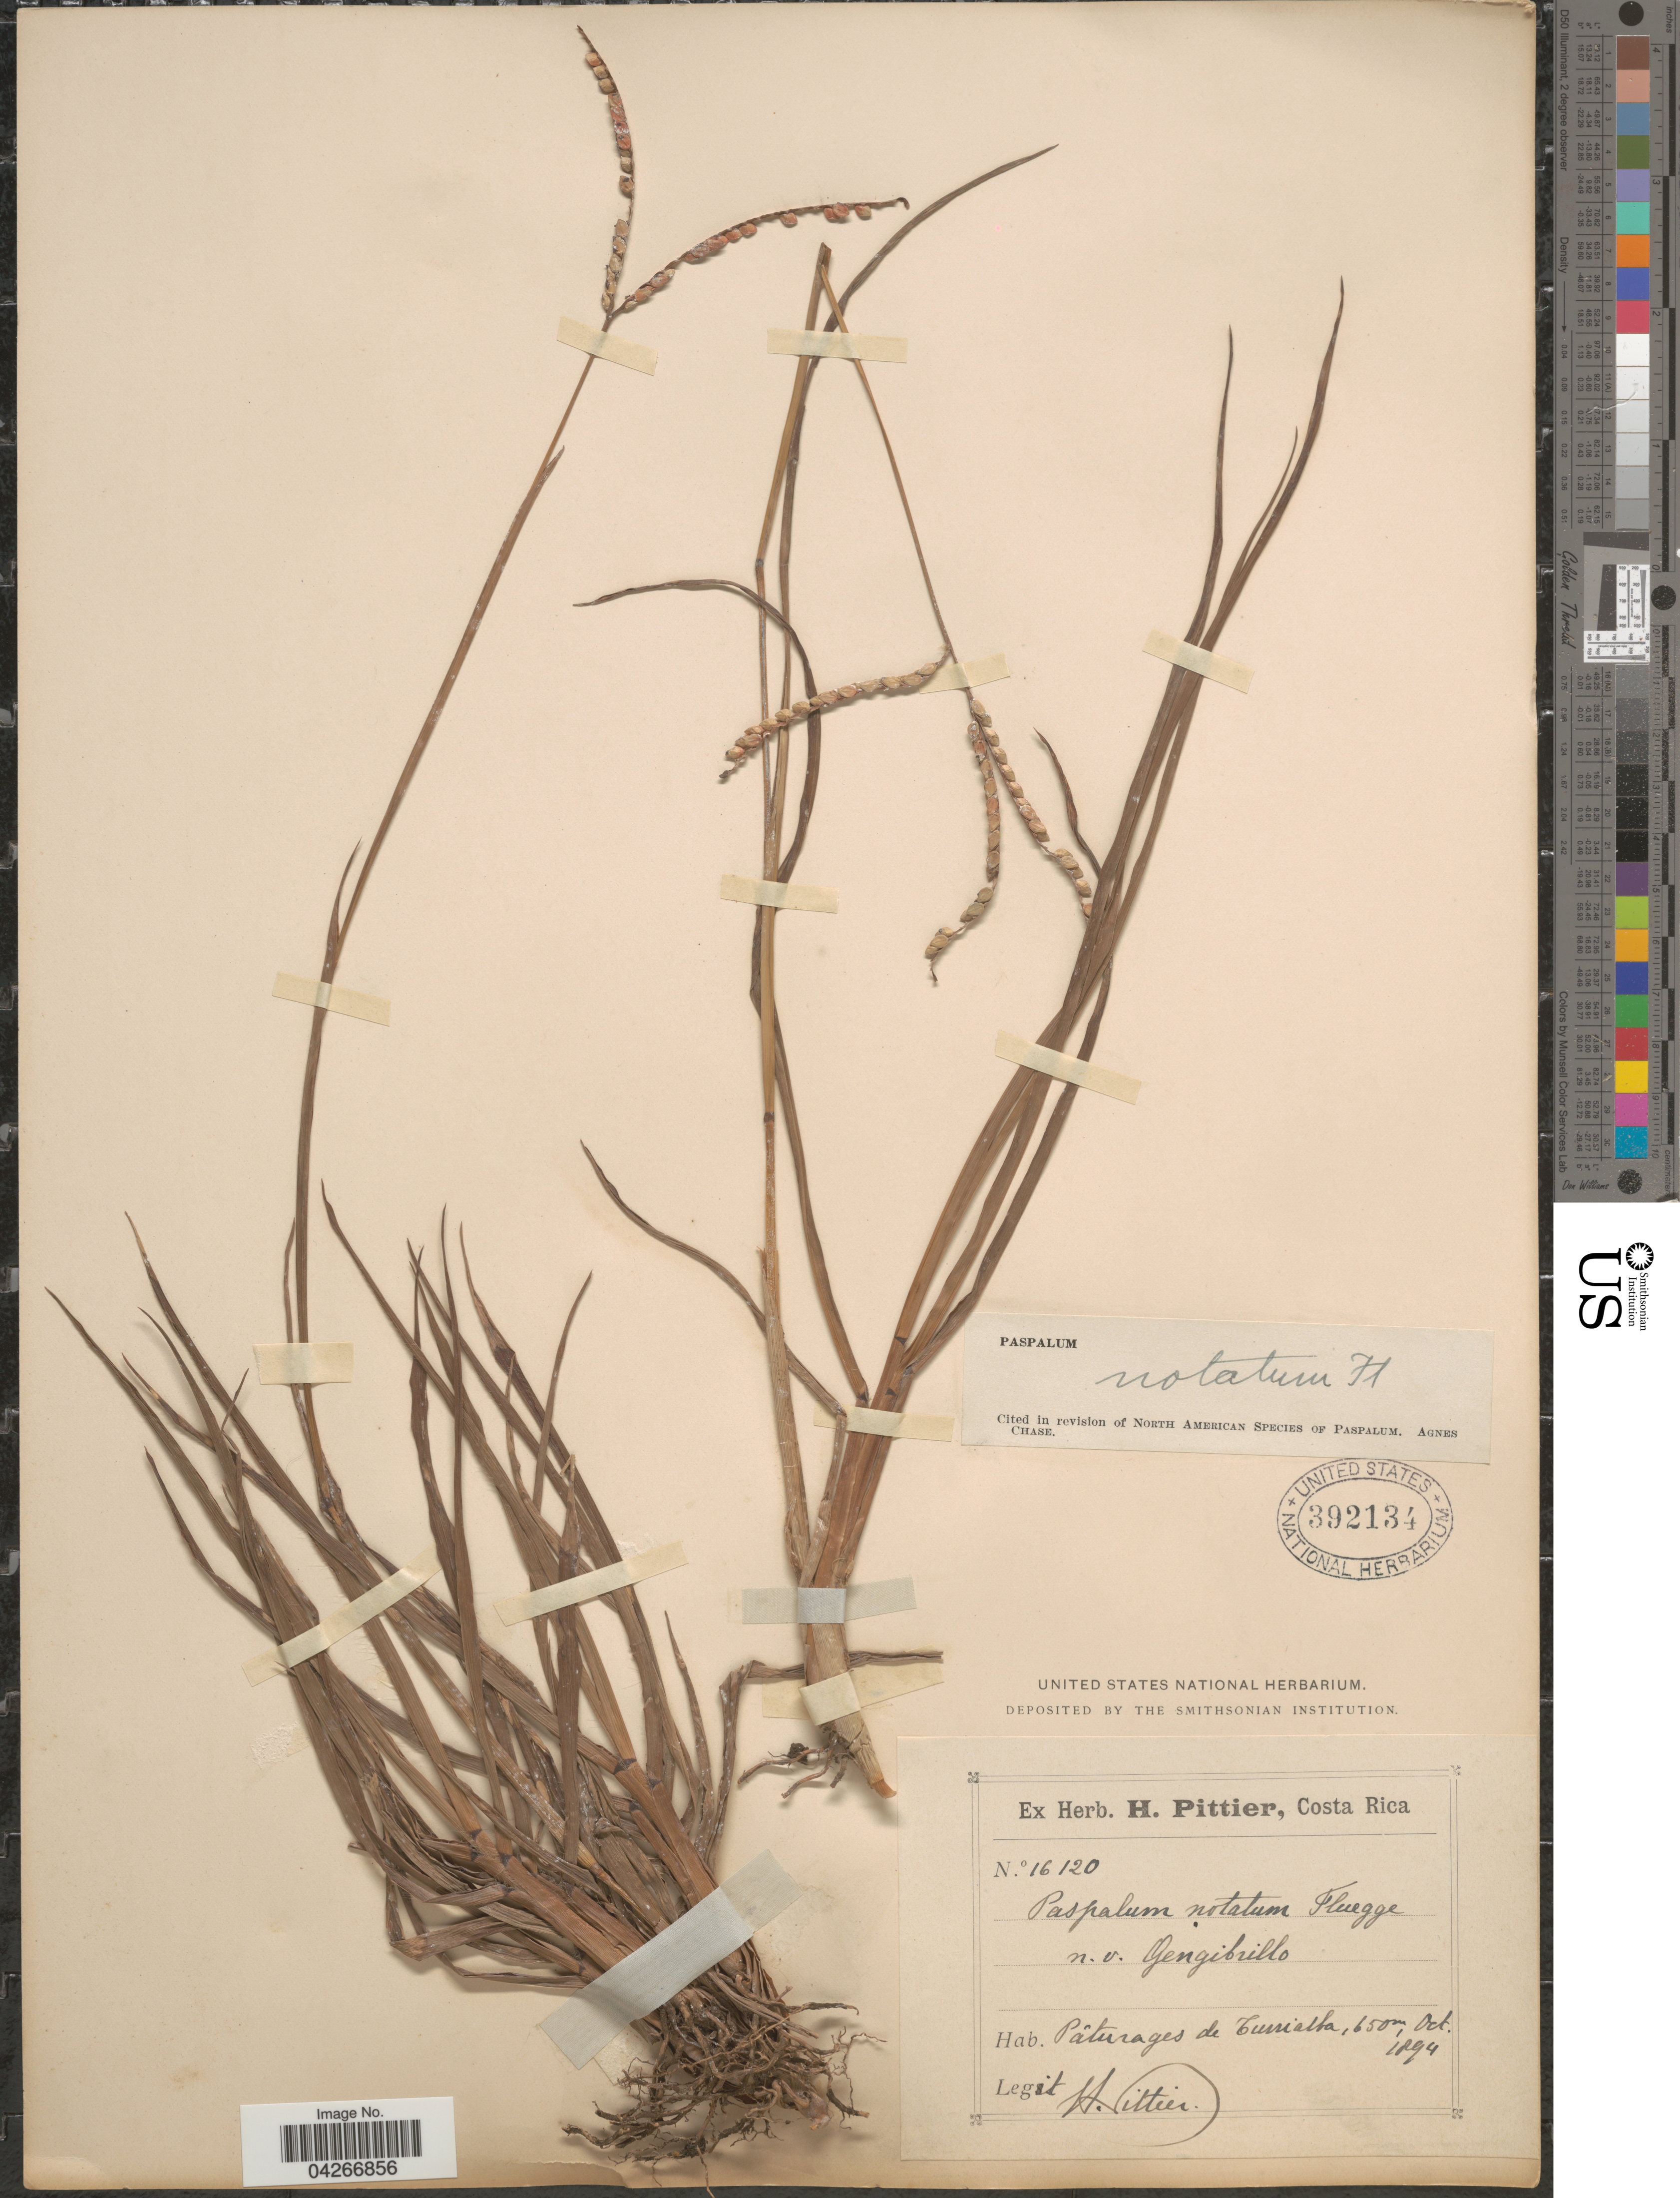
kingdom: Plantae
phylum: Tracheophyta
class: Liliopsida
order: Poales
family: Poaceae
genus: Paspalum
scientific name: Paspalum notatum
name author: Flüggé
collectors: H. F. Pittier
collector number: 16120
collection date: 1894-10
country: Costa Rica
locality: Pâturages de Turrialba.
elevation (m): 650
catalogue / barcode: US 392134